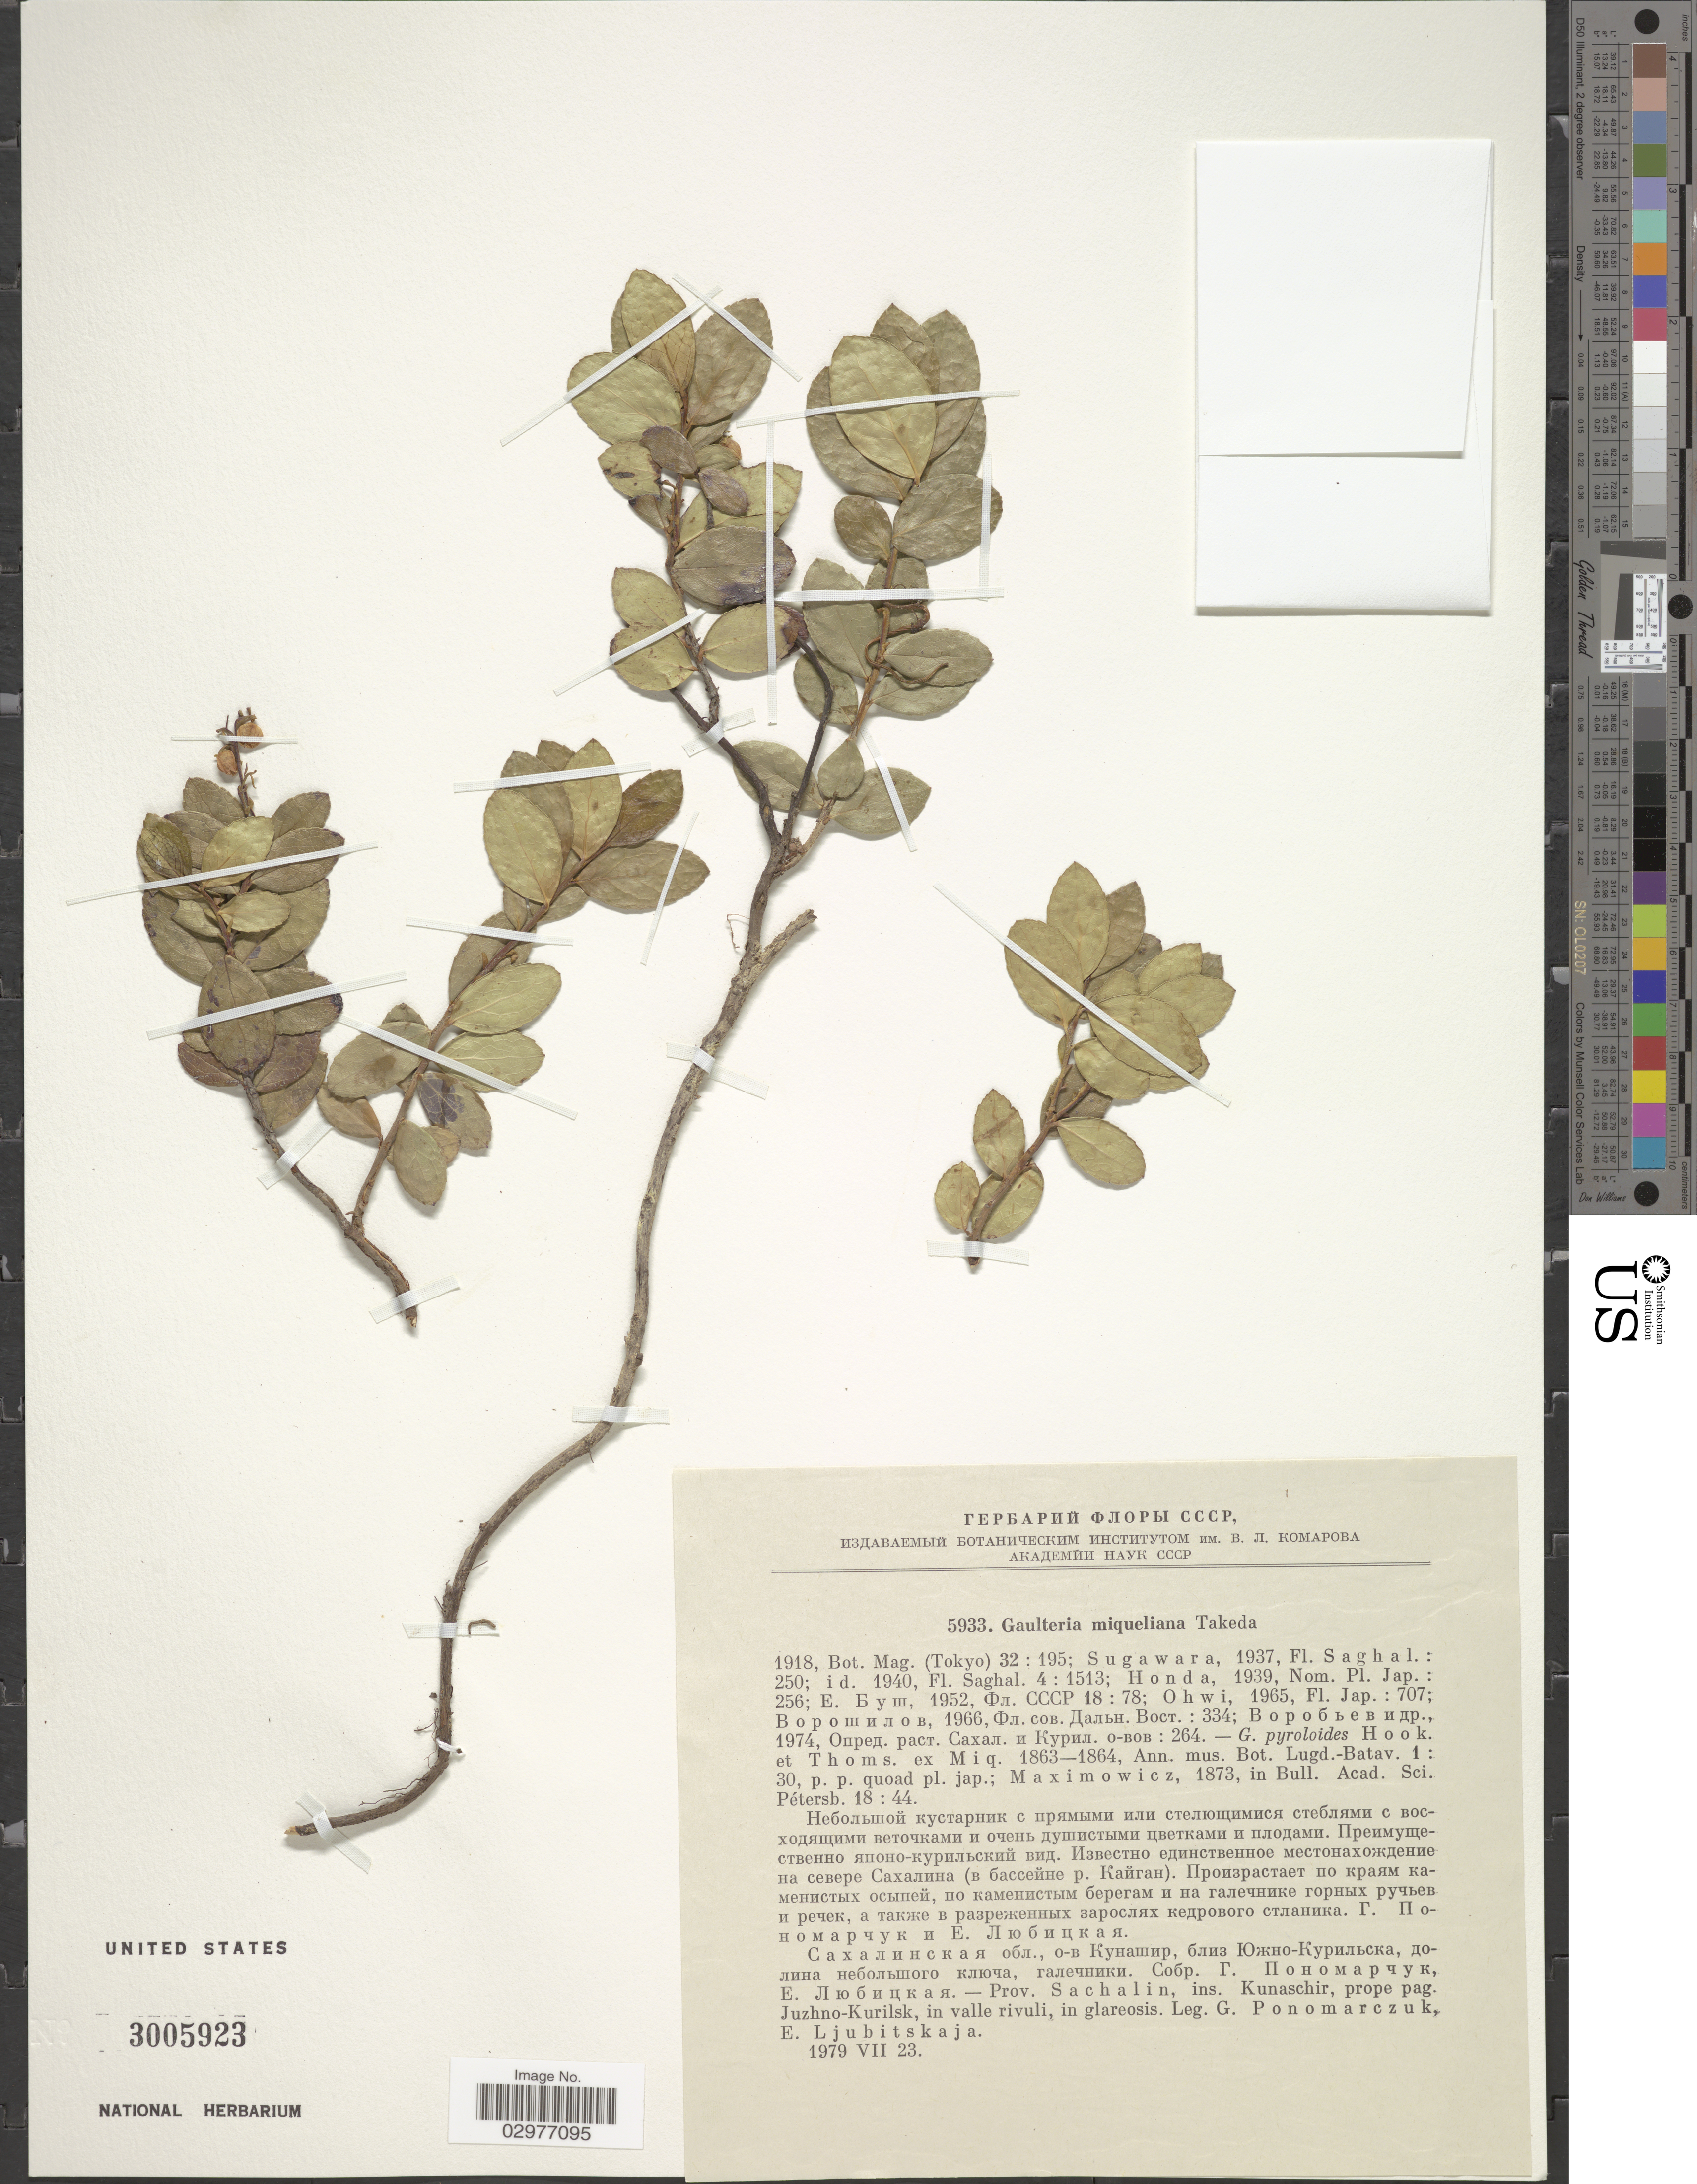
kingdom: Plantae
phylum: Tracheophyta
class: Magnoliopsida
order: Ericales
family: Ericaceae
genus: Gaultheria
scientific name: Gaultheria miqueliana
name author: Takeda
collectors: G. Ponomarczuk & E. Ljubitskaja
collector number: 5933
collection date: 1979-07-23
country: Russian Federation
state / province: Sakhalin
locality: Prov. Sachalin, ins. Kunaschir, prope pag. Juzhno-Kurilsk, in valle rivuli, in glareosis.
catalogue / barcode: US 3005923